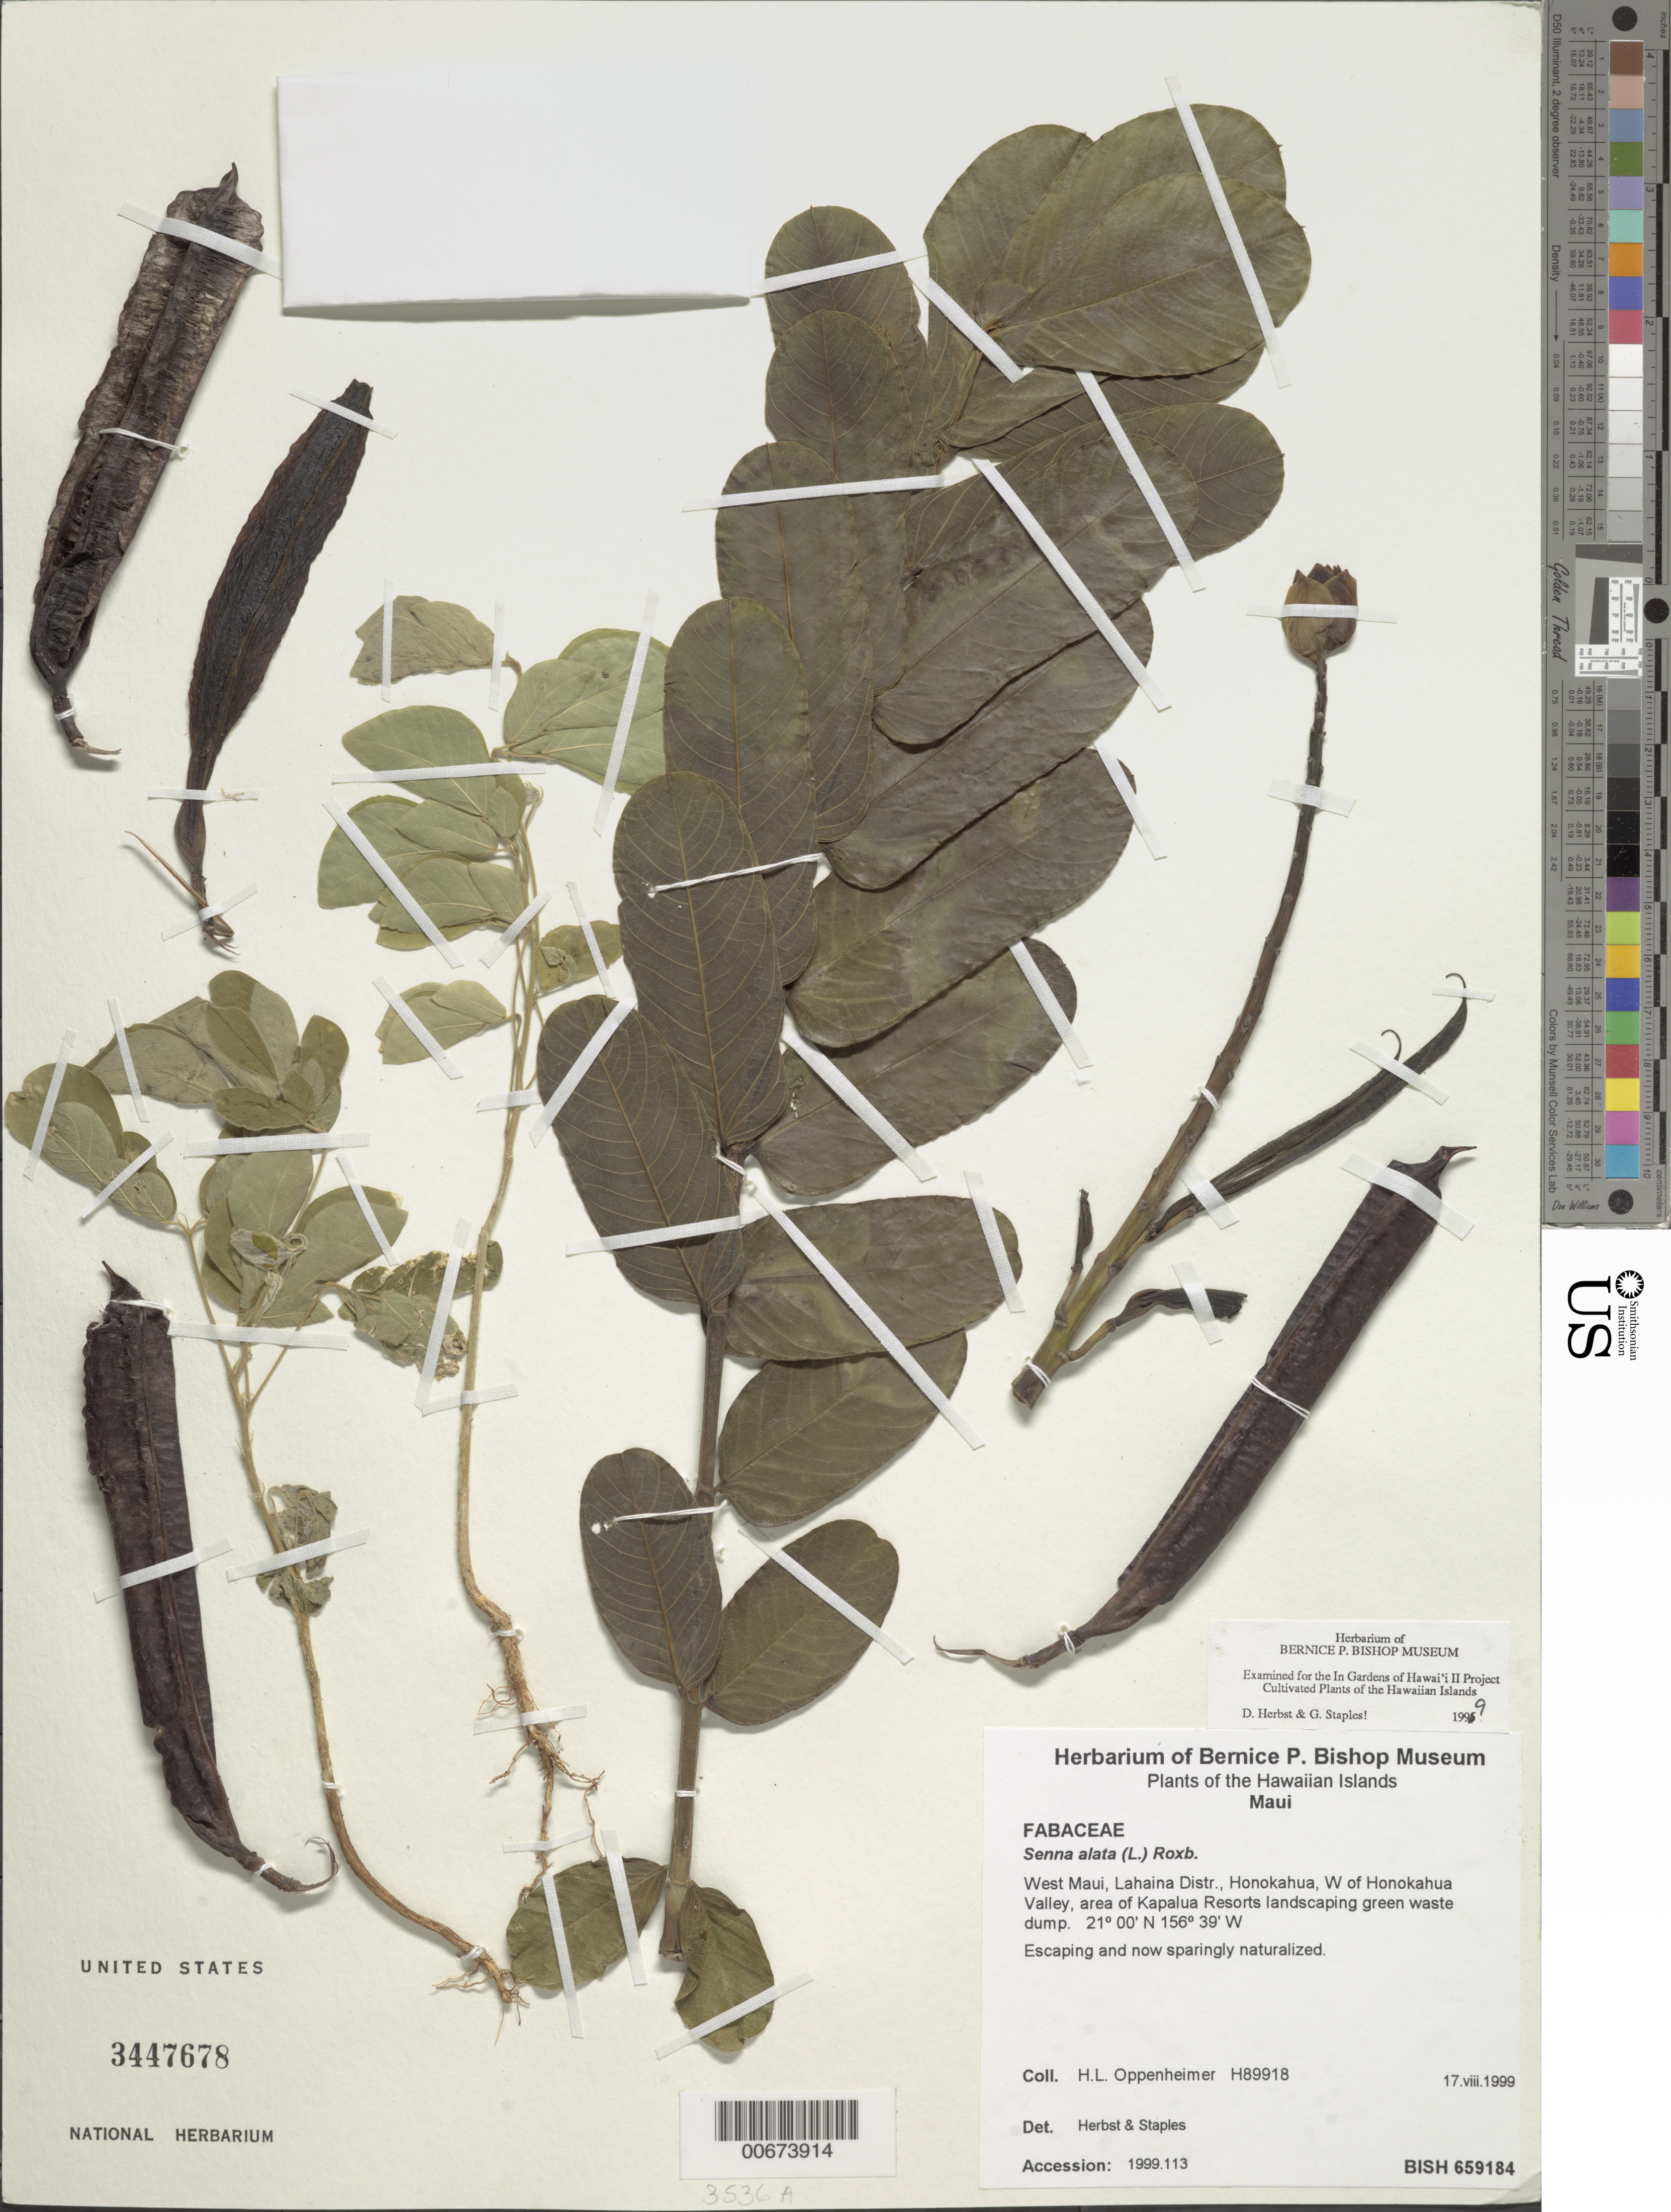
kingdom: Plantae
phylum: Tracheophyta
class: Magnoliopsida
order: Fabales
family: Fabaceae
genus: Senna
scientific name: Senna alata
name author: (L.) Roxb.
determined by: Staples, G. W.; Herbst, D. R.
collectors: H. L. Oppenheimer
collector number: H89918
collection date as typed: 17 Aug 1999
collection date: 1999-08-17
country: United States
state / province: Hawaii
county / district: Maui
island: Maui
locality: West Maui, Lahaina Distr., Honokahua, W of Honokahua Valley, area of Kapalua Resorts landscaping green waste dump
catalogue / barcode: US 3447678